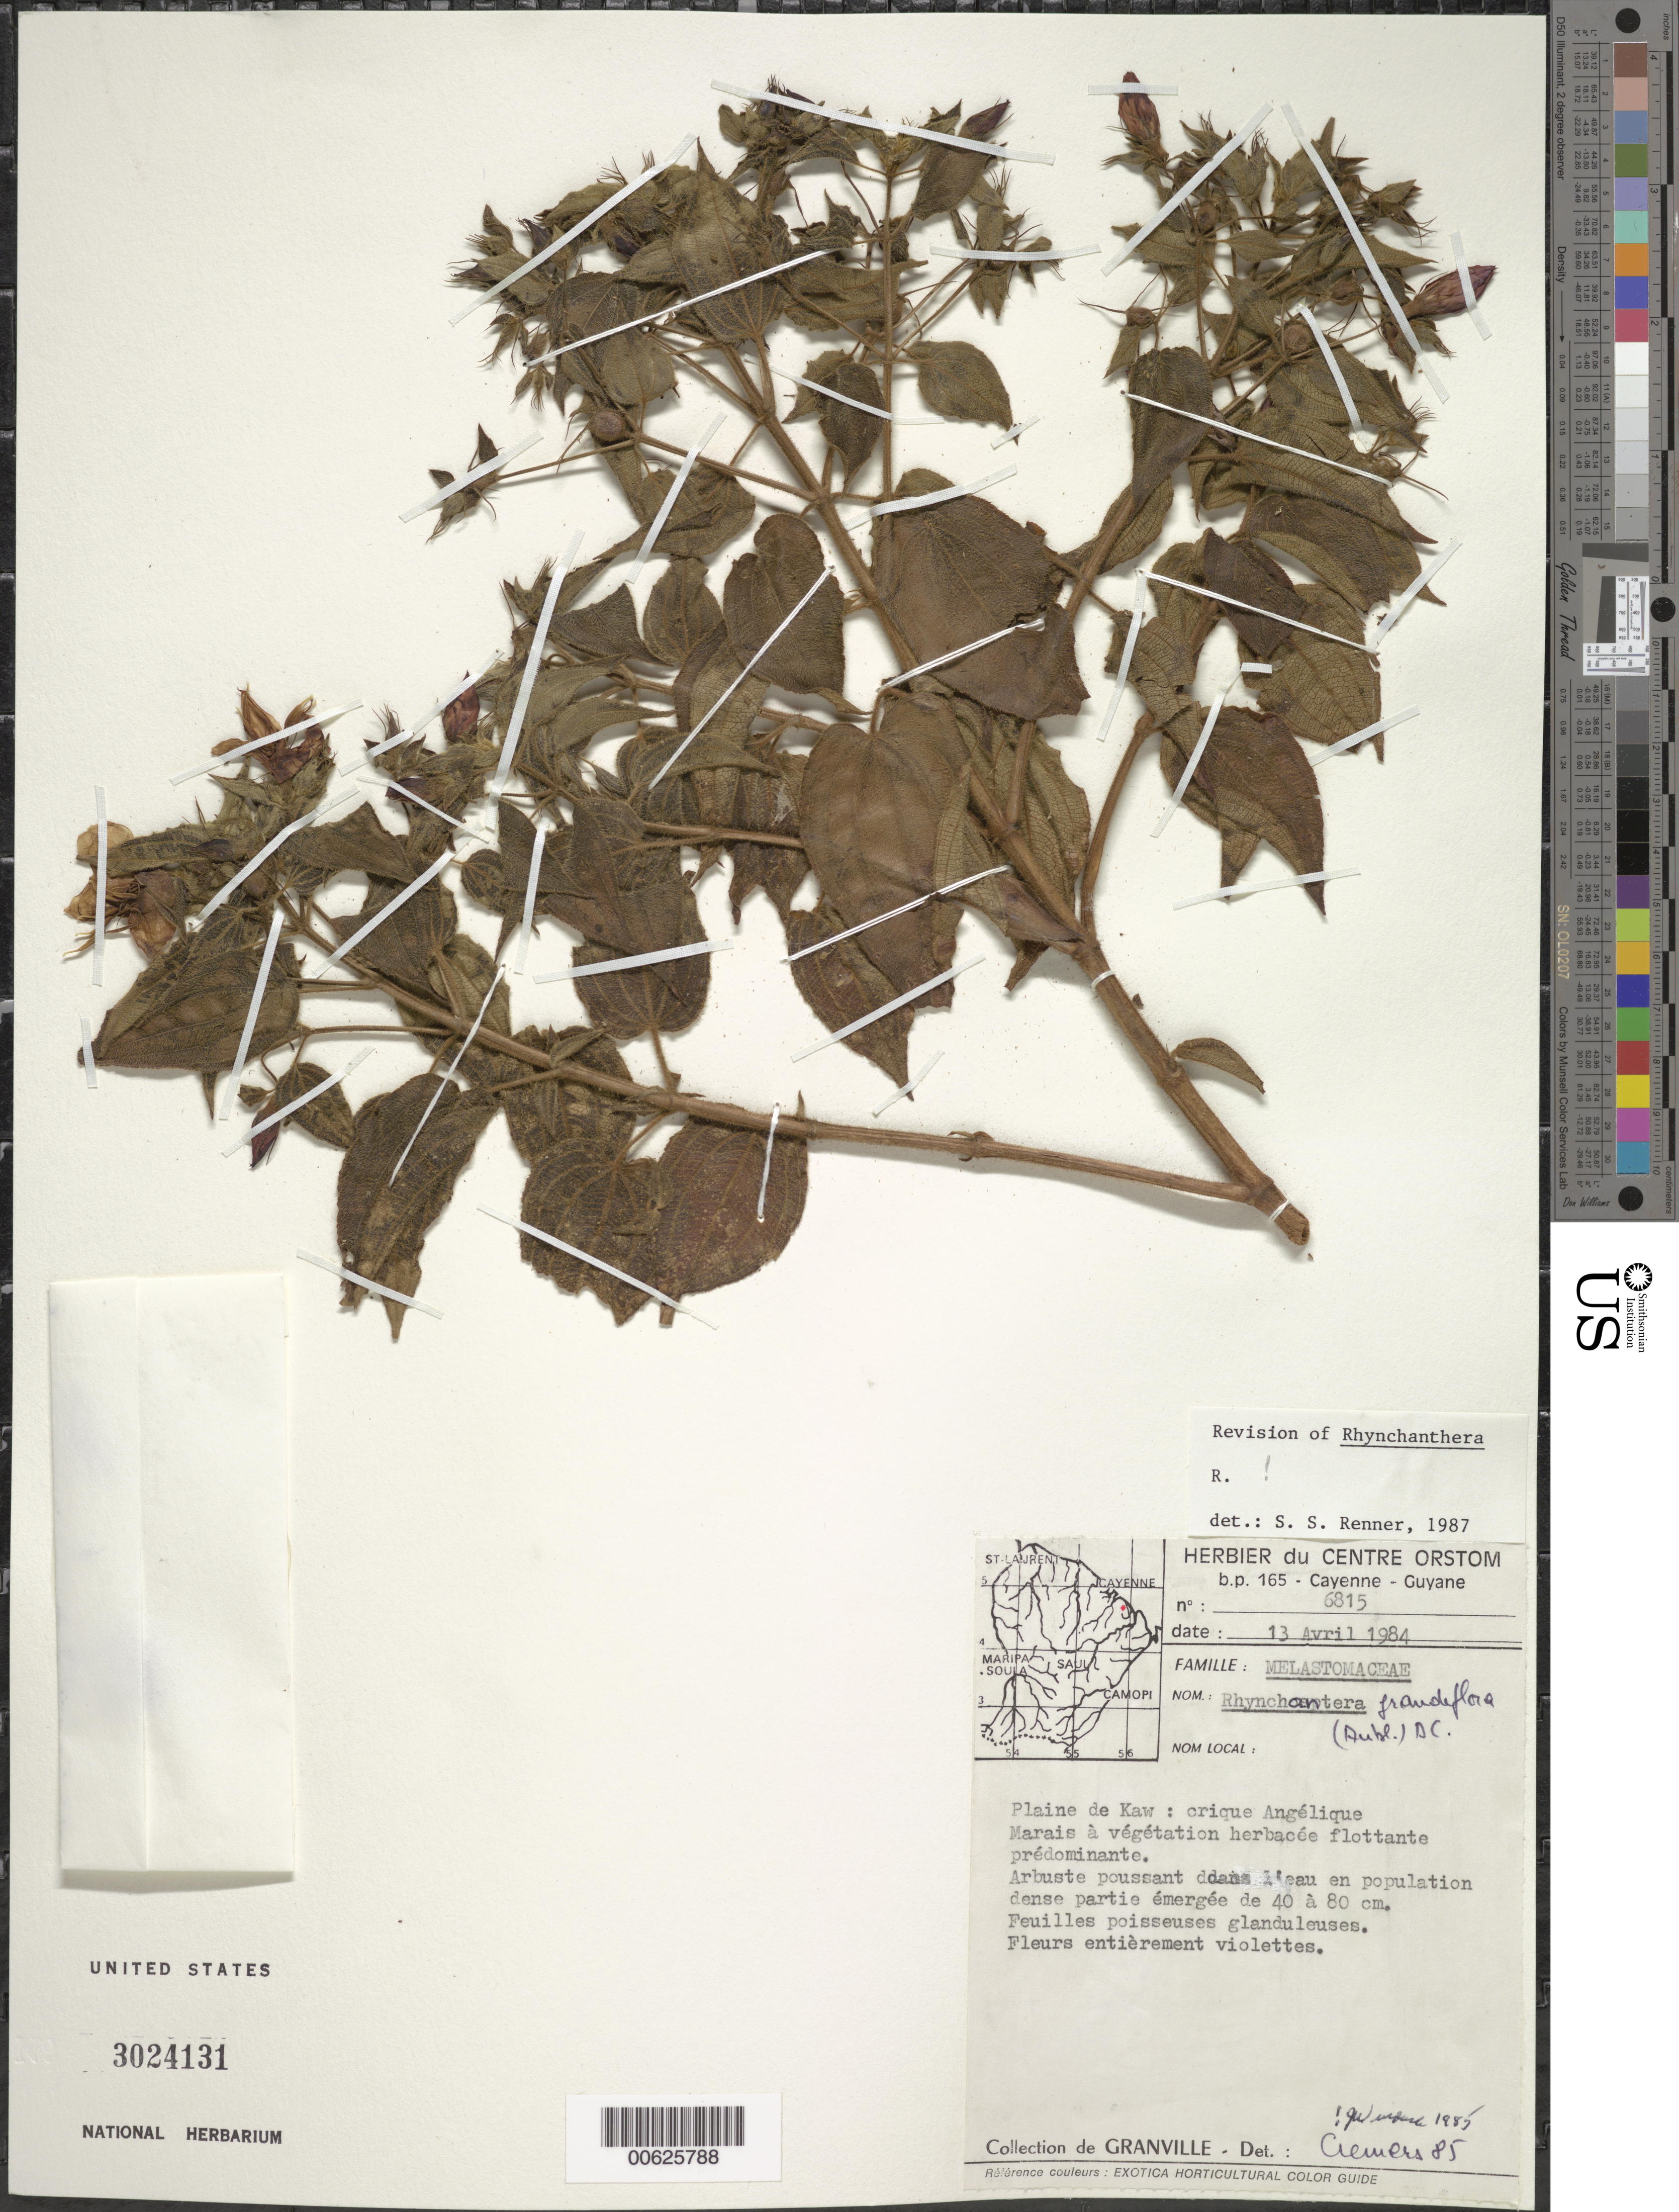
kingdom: Plantae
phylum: Tracheophyta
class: Magnoliopsida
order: Myrtales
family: Melastomataceae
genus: Rhynchanthera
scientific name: Rhynchanthera grandiflora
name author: (Aubl.) DC.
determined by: Renner, S. S.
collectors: J.-J. de Granville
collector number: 6815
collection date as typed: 13-Apr-84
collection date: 1984-04-13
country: French Guiana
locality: Crique Angélique, plaine de Kaw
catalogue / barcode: US 3024131